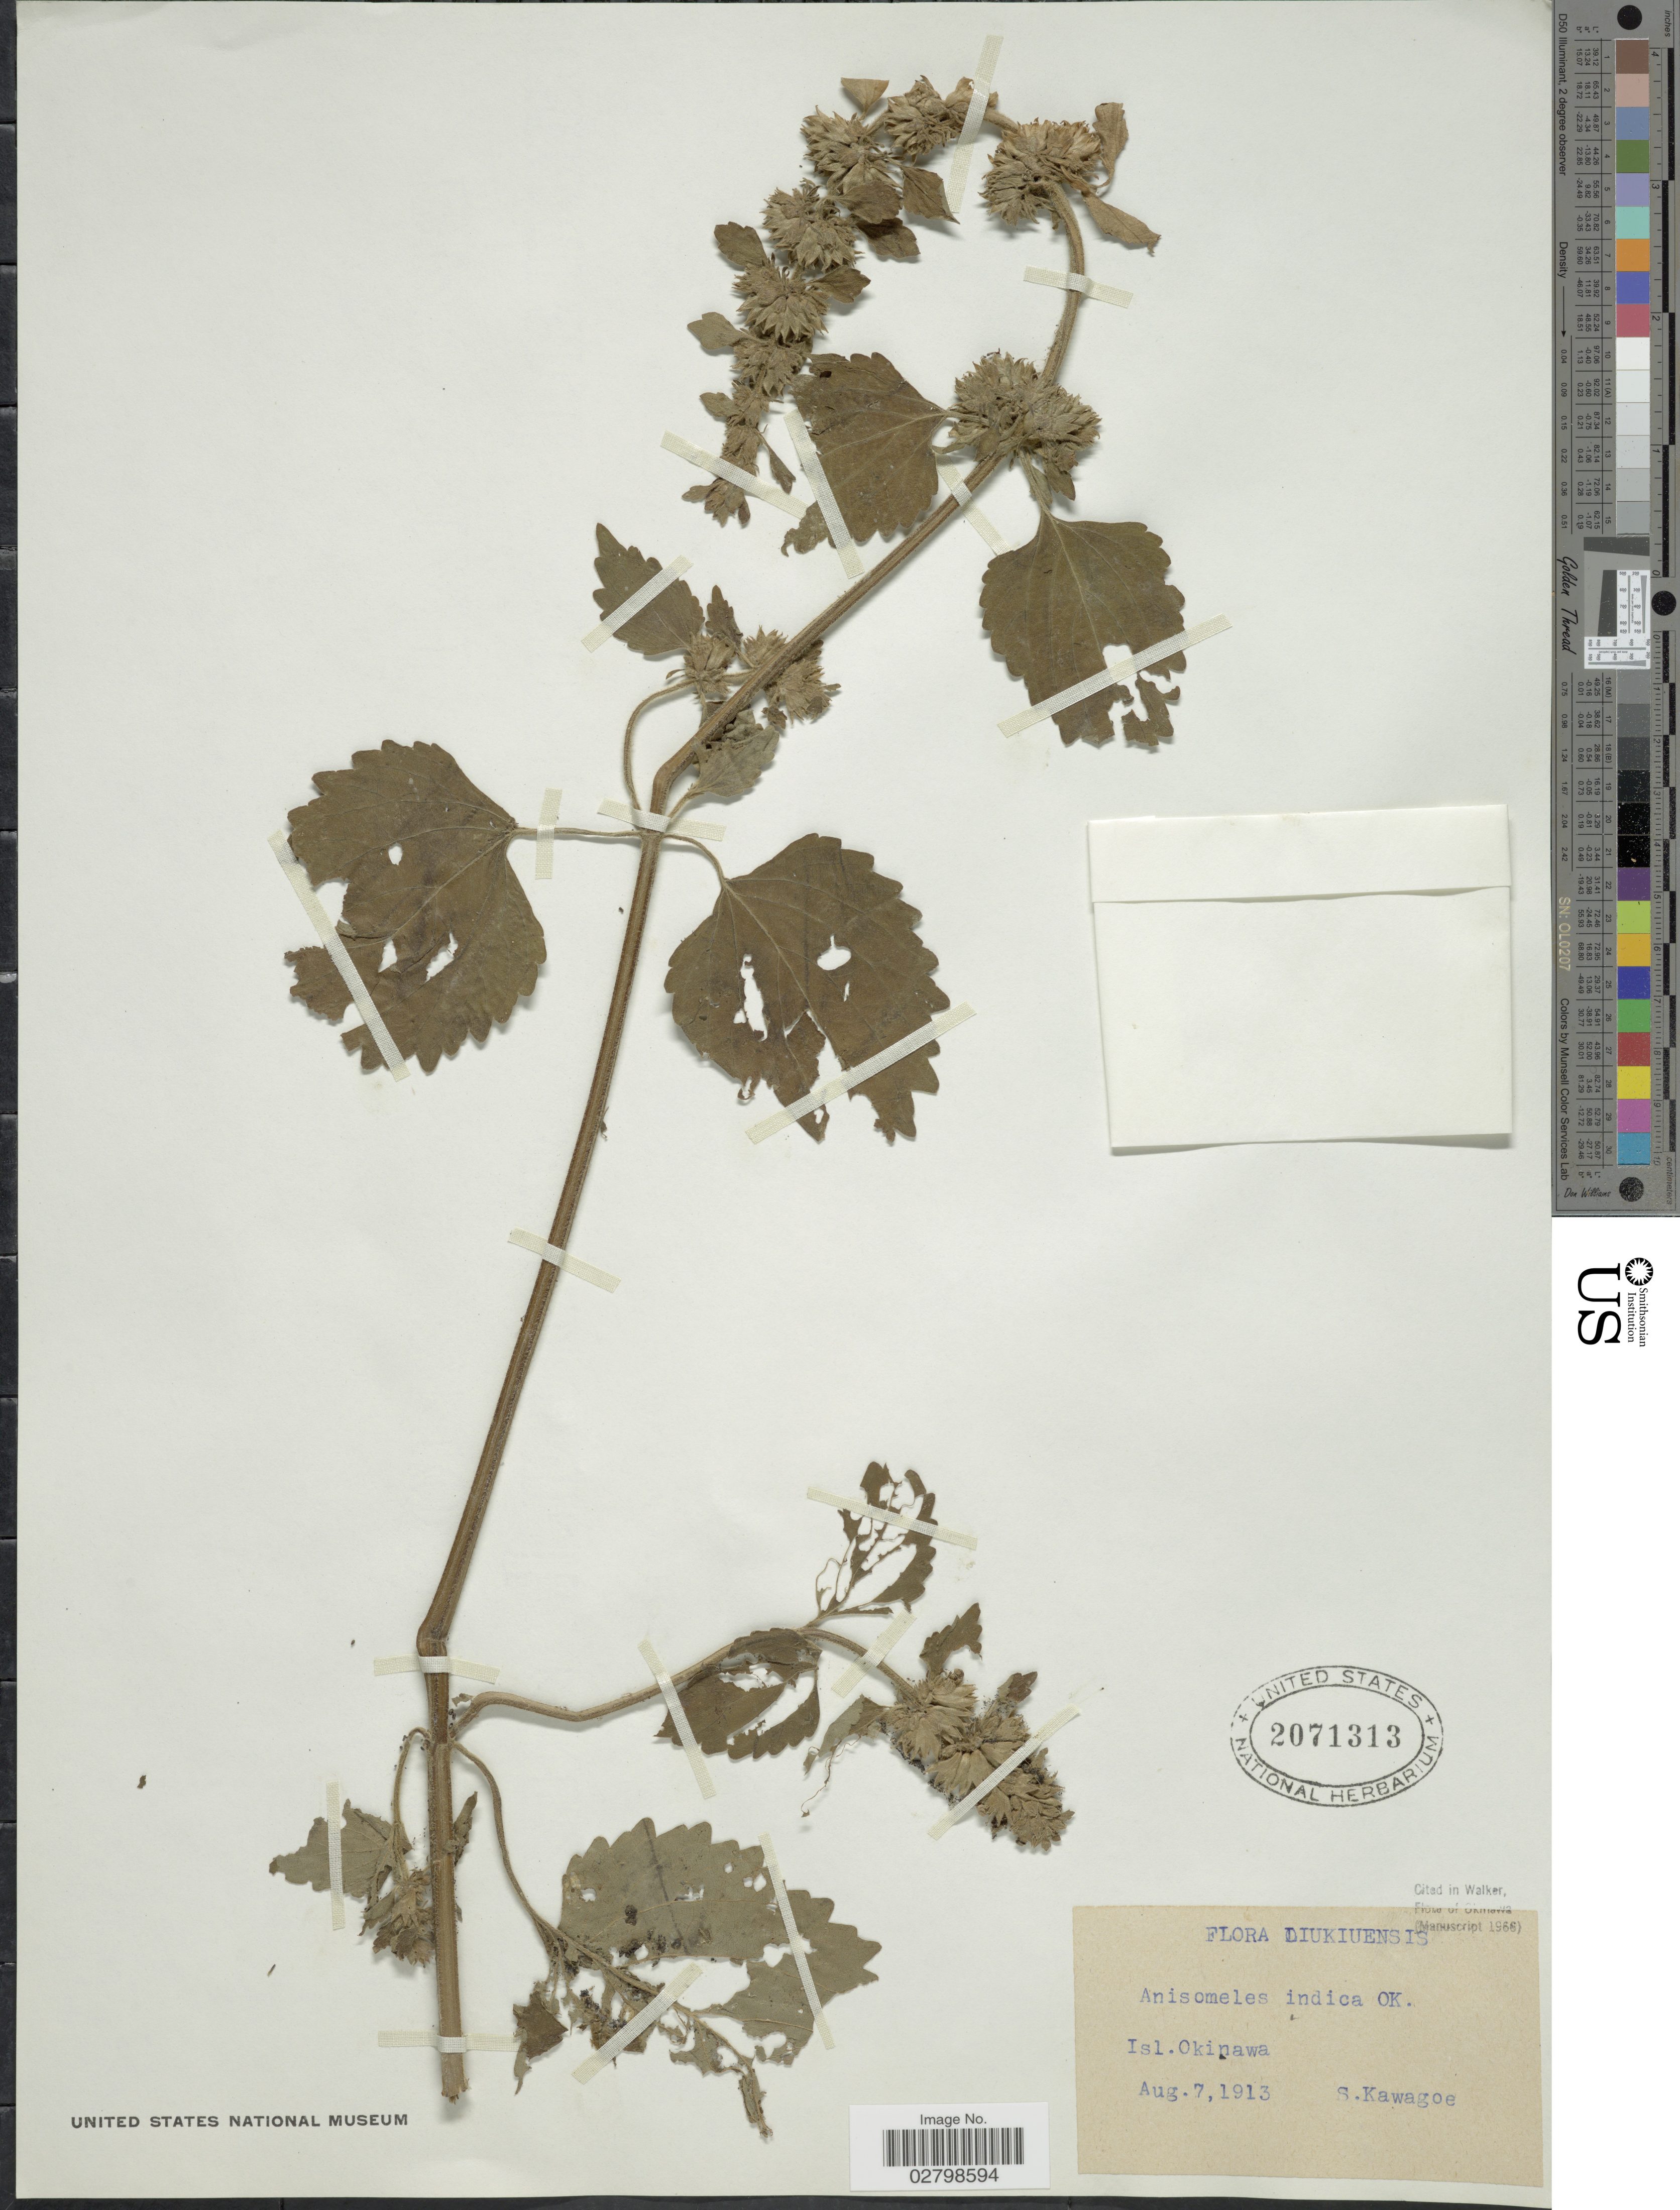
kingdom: Plantae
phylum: Tracheophyta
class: Magnoliopsida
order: Lamiales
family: Lamiaceae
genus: Anisomeles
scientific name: Anisomeles indica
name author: (L.) Kuntze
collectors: S. Kawagoe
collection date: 1913-08-07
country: Japan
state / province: Okinawa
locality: Liukiuensis. Is. Okinawa.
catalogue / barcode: US 2071313